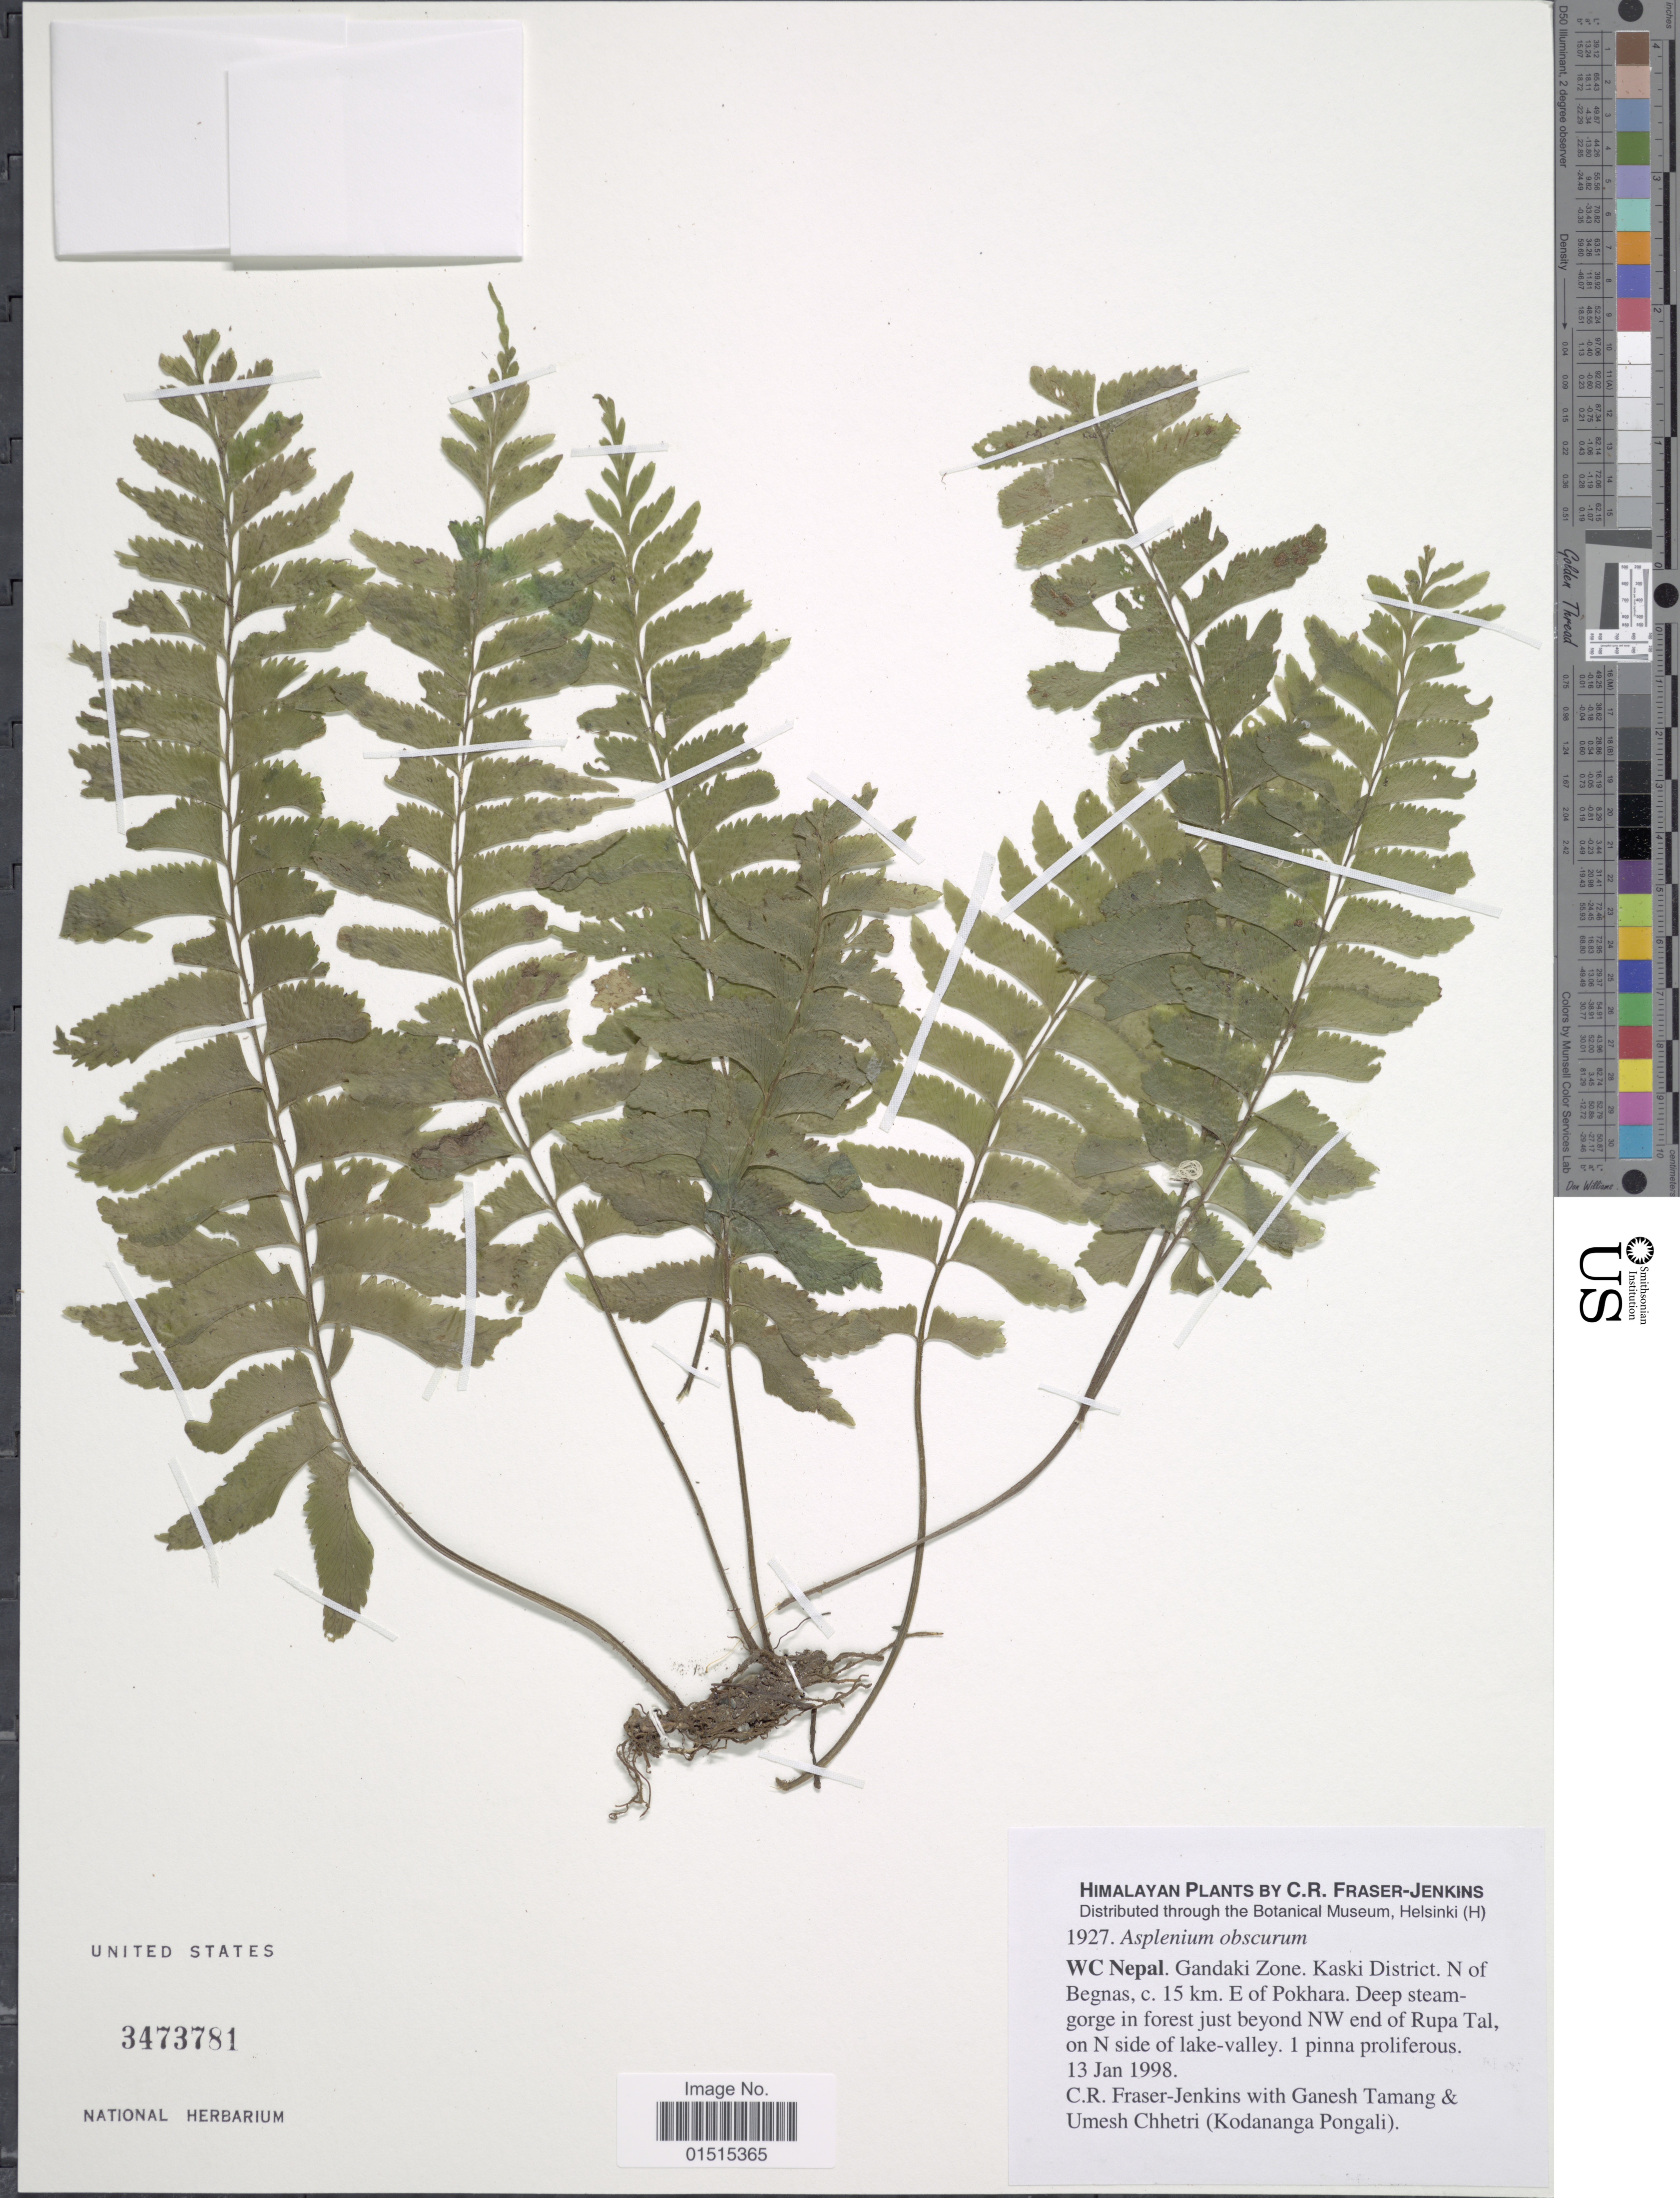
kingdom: Plantae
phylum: Tracheophyta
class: Polypodiopsida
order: Polypodiales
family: Aspleniaceae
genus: Asplenium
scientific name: Asplenium obscurum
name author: Blume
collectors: C. R. Fraser-Jenkins, G. Tamang & U. Chhetri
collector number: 1927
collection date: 1998-01-13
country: Nepal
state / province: Gandaki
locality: WC Nepal, Gandaki Zone, Kaski District, N of Begnas, c. 15 km. ZE of Pokhara. Deep steamgorge in forest just beyond NW end of Rupa Tal, on N side of lake-valley. 1 punna proliferous.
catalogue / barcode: US 3473781